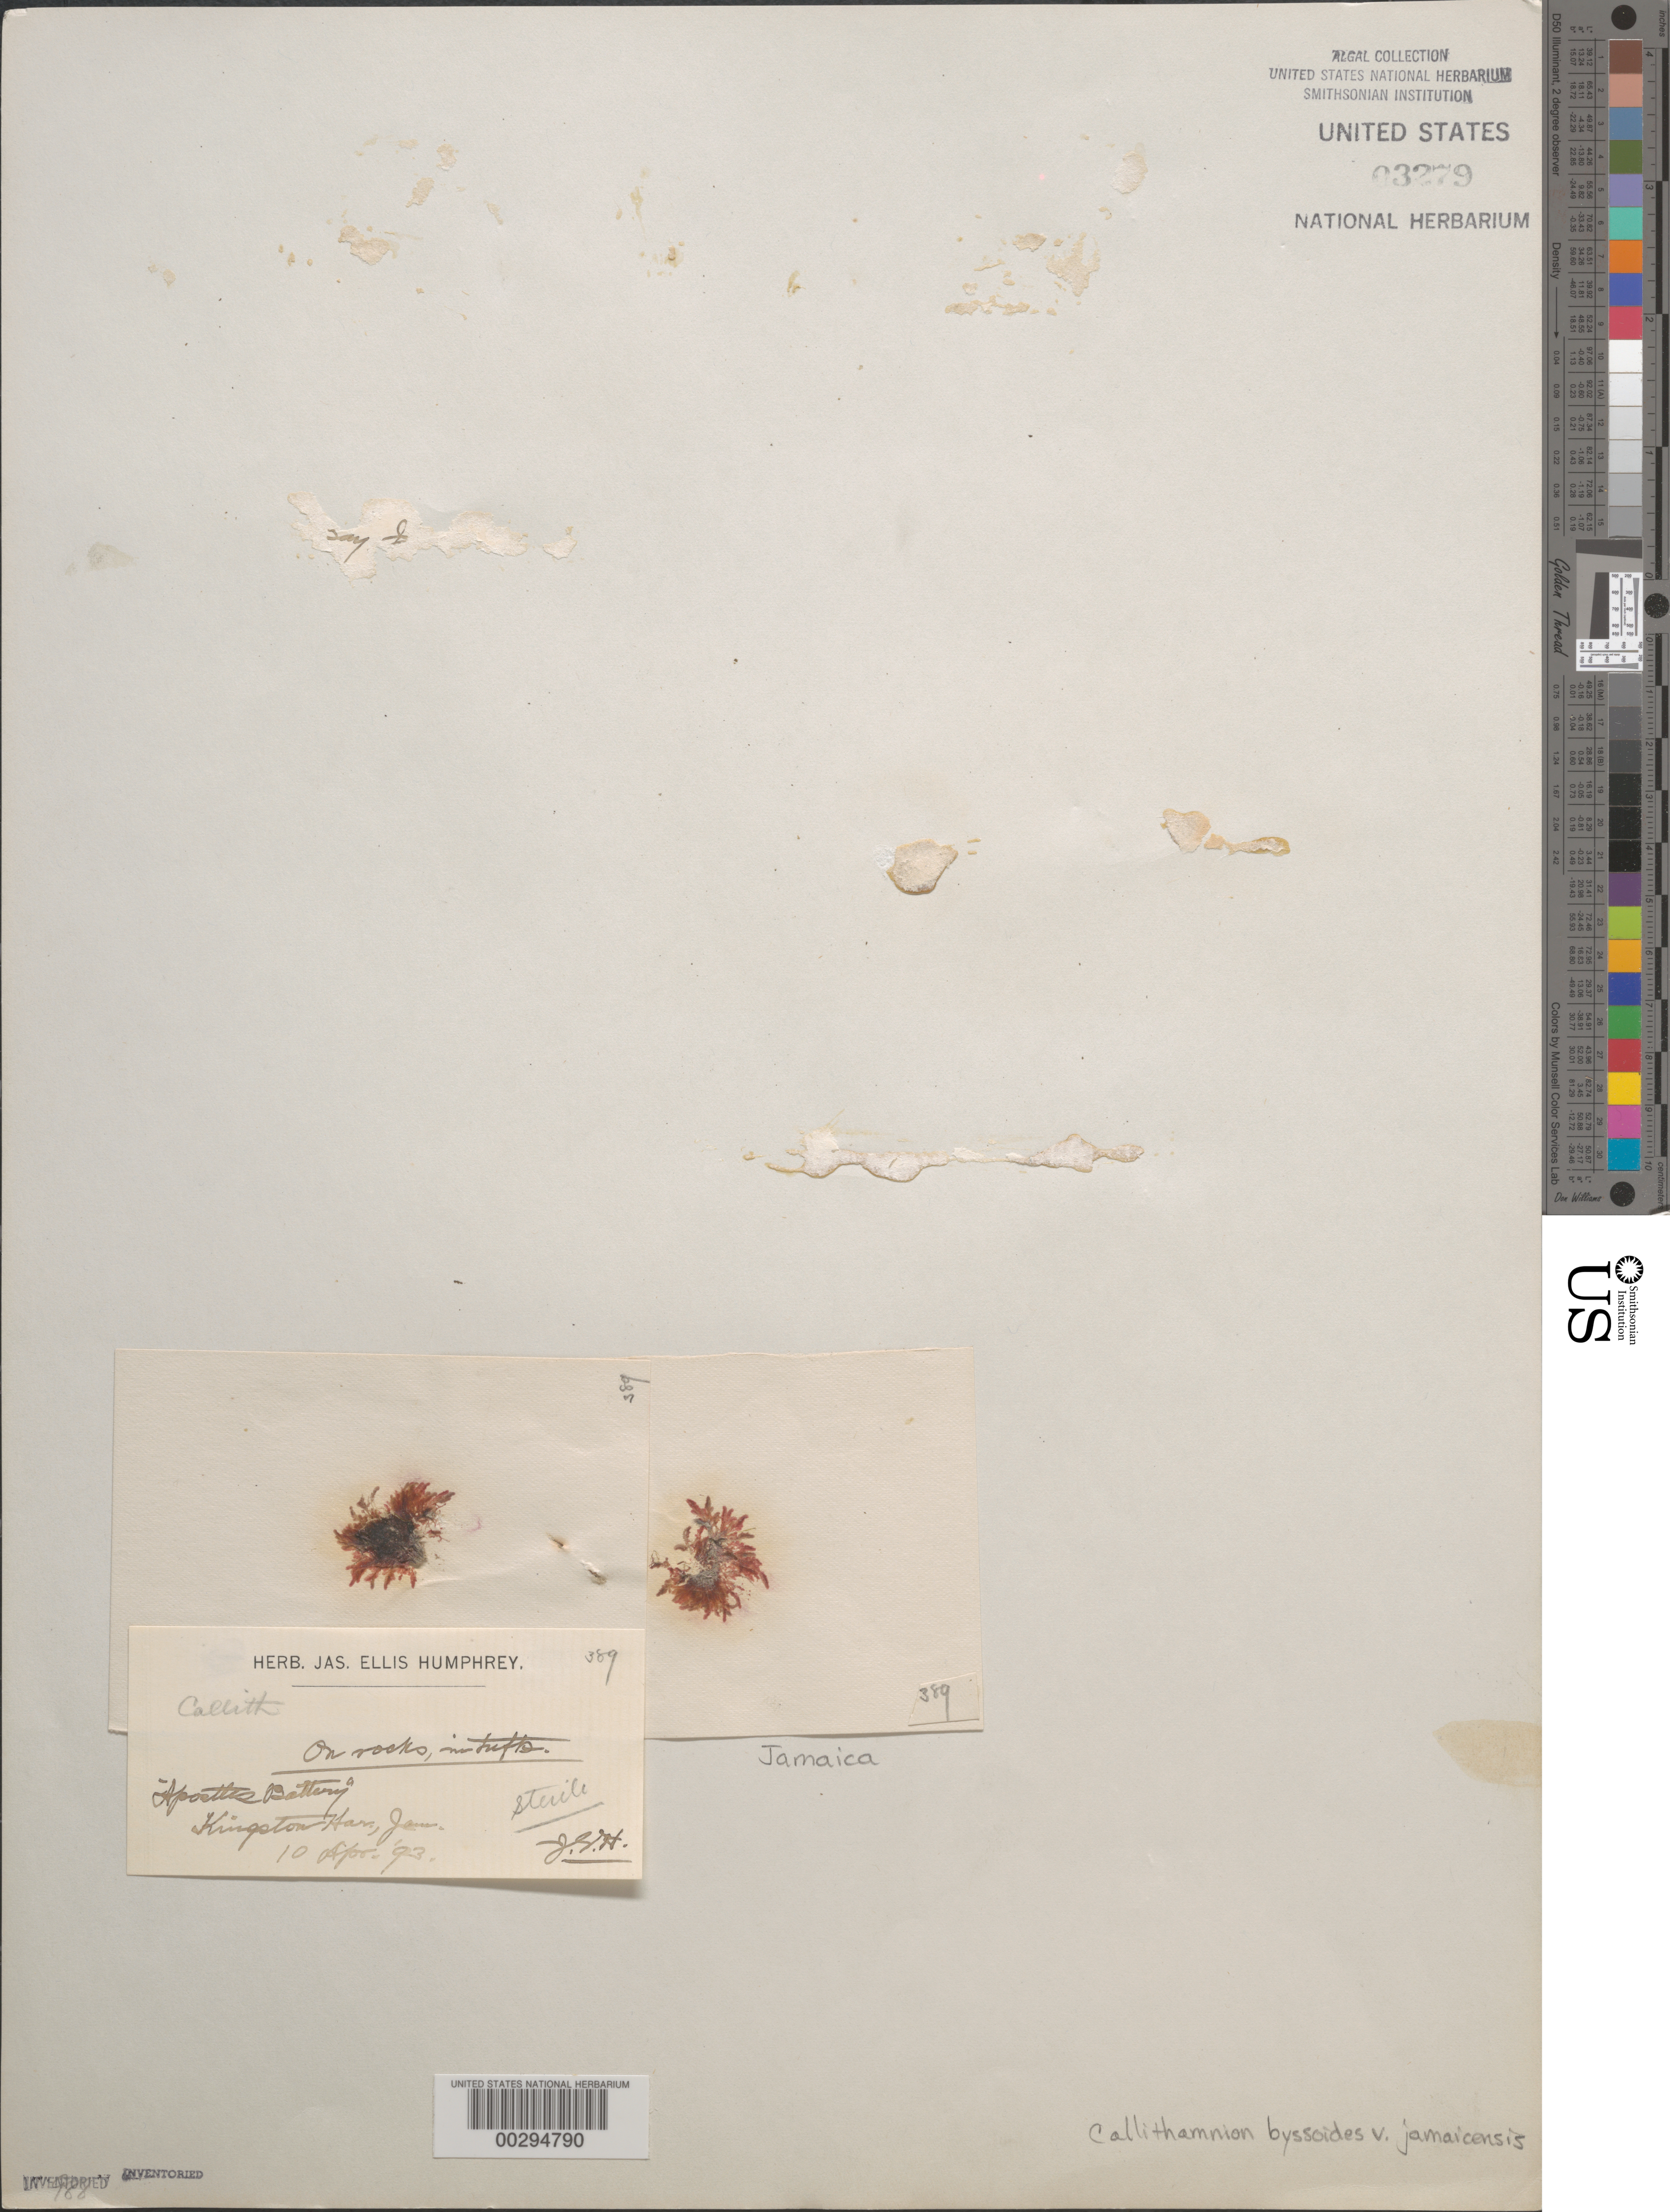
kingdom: Plantae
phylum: Rhodophyta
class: Florideophyceae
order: Ceramiales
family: Callithamniaceae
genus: Aglaothamnion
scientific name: Aglaothamnion tenuissimum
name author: (Bonnem.) Feldm.-Maz.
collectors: J. Humphrey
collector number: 389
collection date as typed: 10 Apr 1893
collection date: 1893-04-10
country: Jamaica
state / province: Kingston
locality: Kingston harbor, apostles battery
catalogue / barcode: US 3279